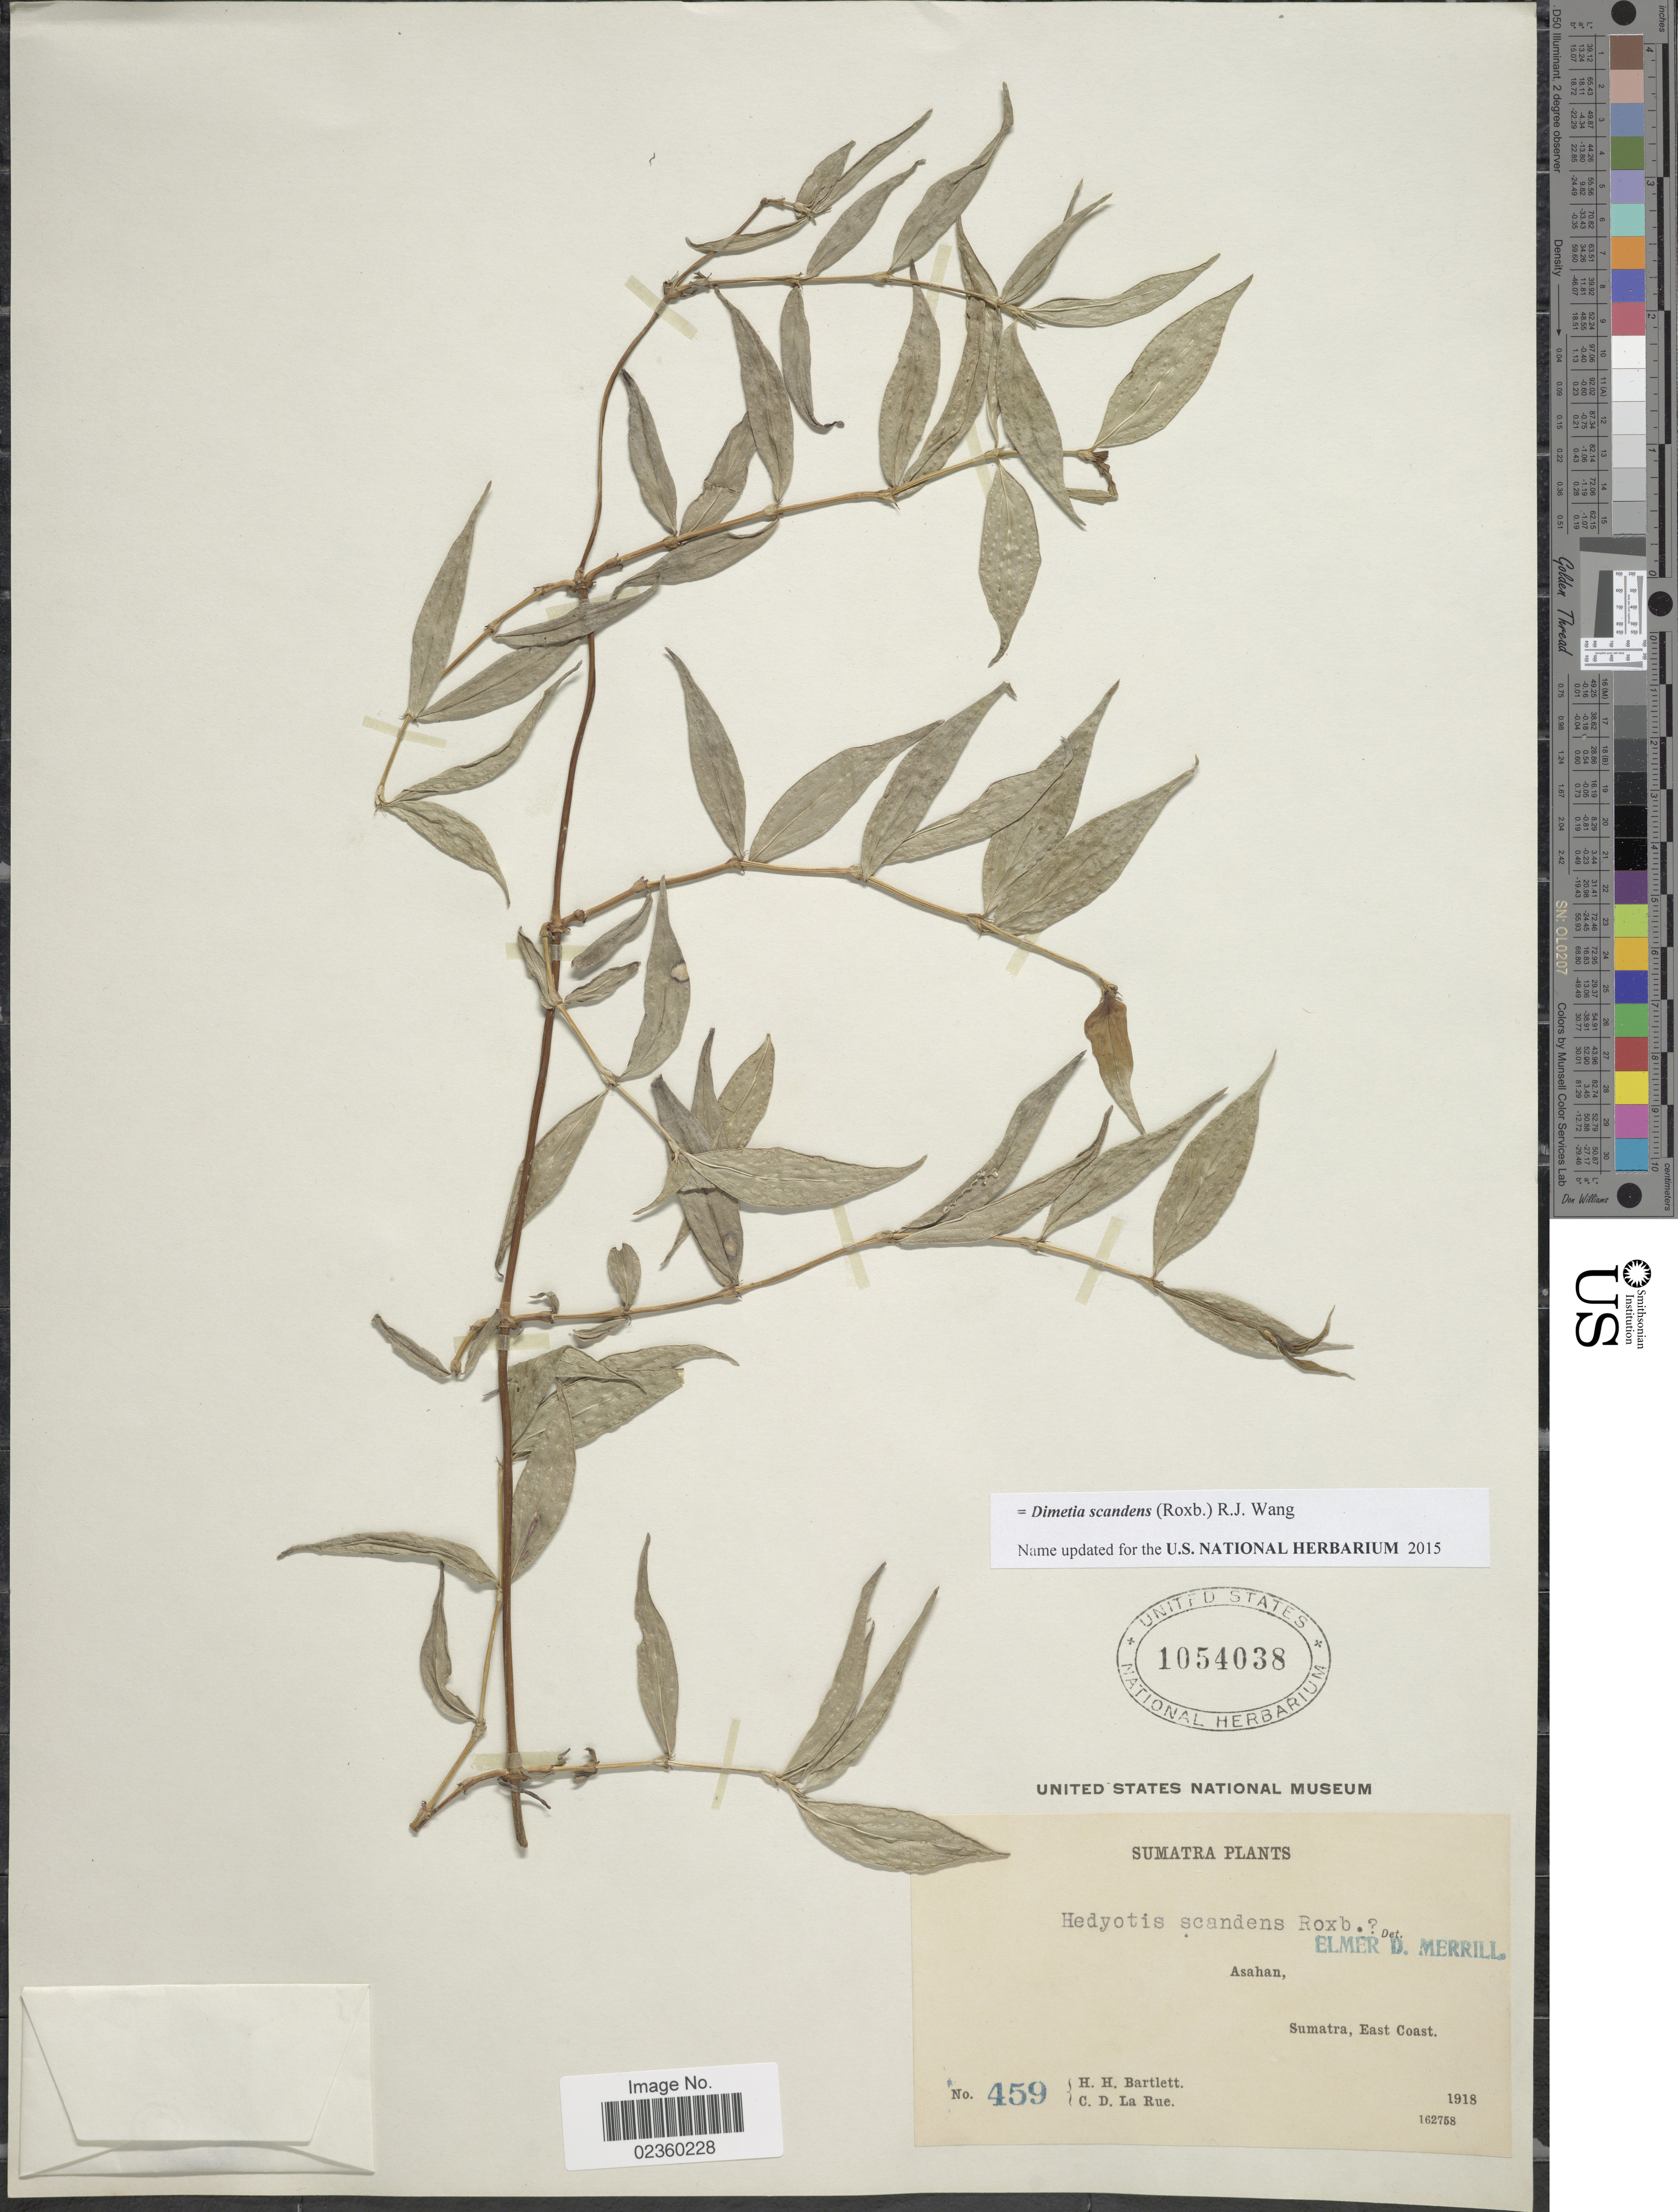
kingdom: Plantae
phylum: Tracheophyta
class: Magnoliopsida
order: Gentianales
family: Rubiaceae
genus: Dimetia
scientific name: Dimetia scandens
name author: (Roxb.) R.J. Wang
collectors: H. H. Bartlett & C. La Rue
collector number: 459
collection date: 1918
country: Indonesia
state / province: Sumatra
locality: Asahan, Sumatra, East Coast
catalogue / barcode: US 1054038